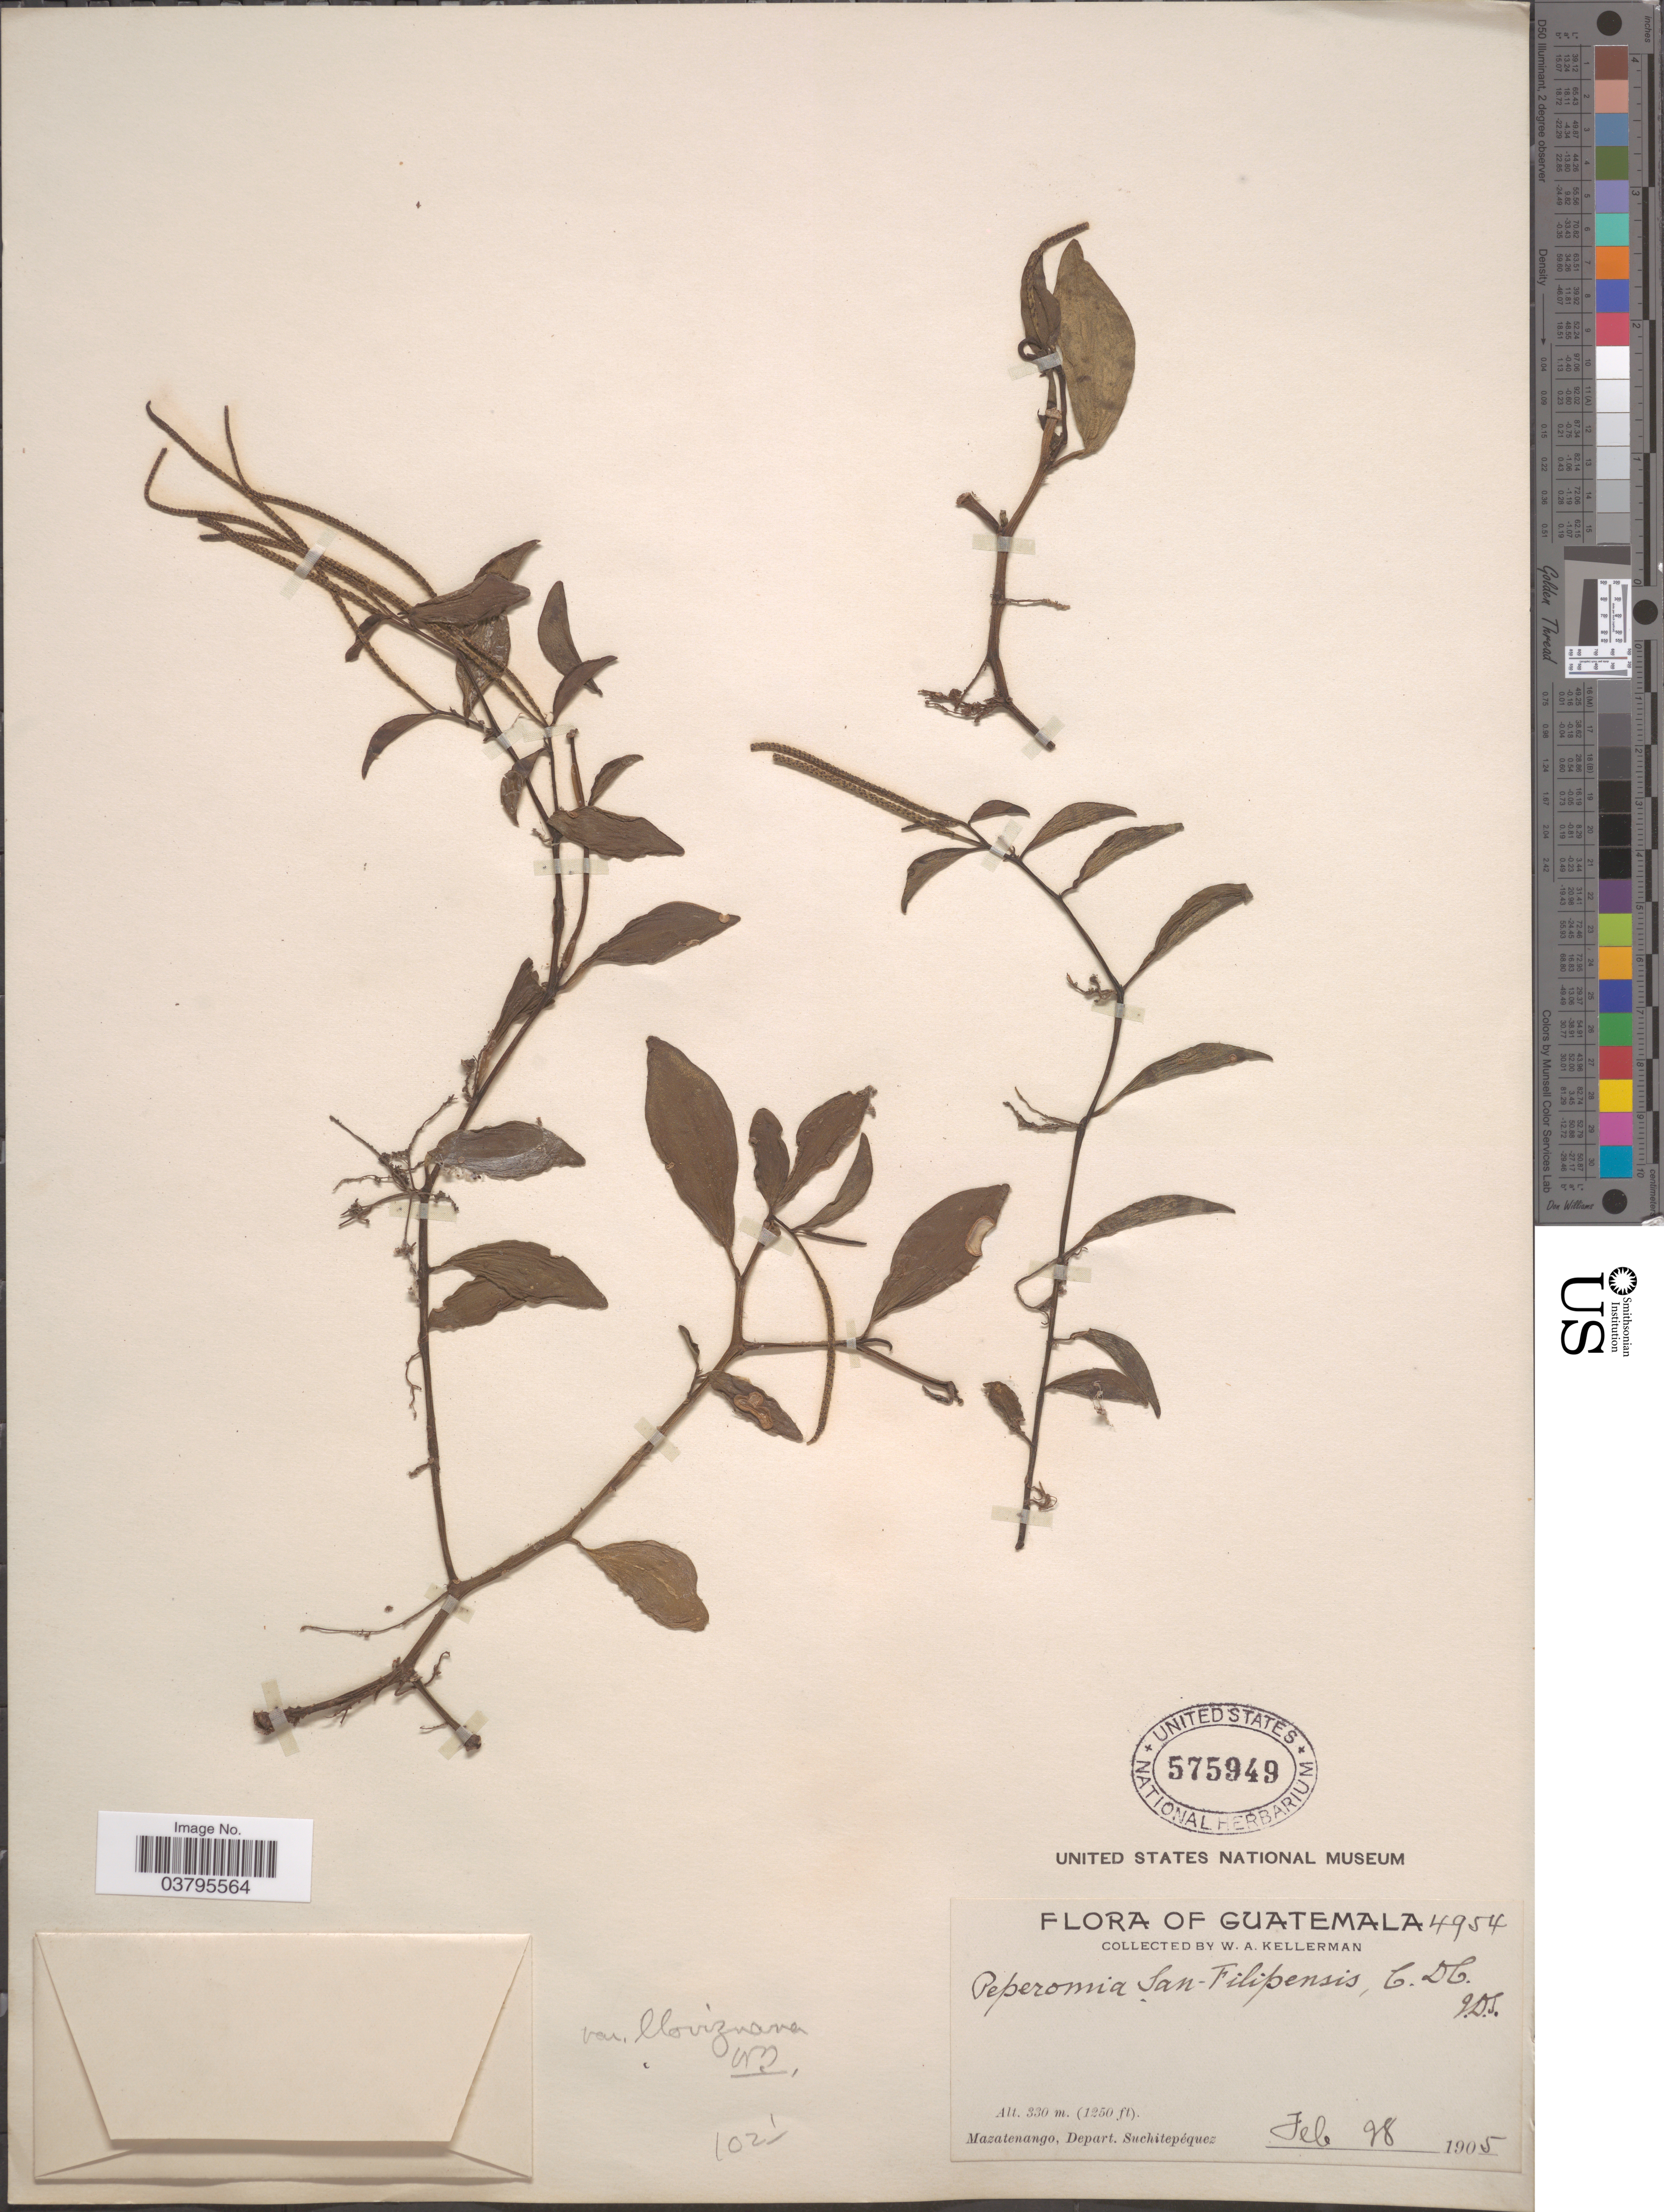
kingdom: Plantae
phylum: Tracheophyta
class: Magnoliopsida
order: Piperales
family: Piperaceae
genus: Peperomia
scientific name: Peperomia san-filipensis var. lloviziana, ined.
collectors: W. Kellerman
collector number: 4954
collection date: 1905-02-28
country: Guatemala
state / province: Suchitepequez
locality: Mazatenango, Depart. Suchitepéquez.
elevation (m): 381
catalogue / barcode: US 575949